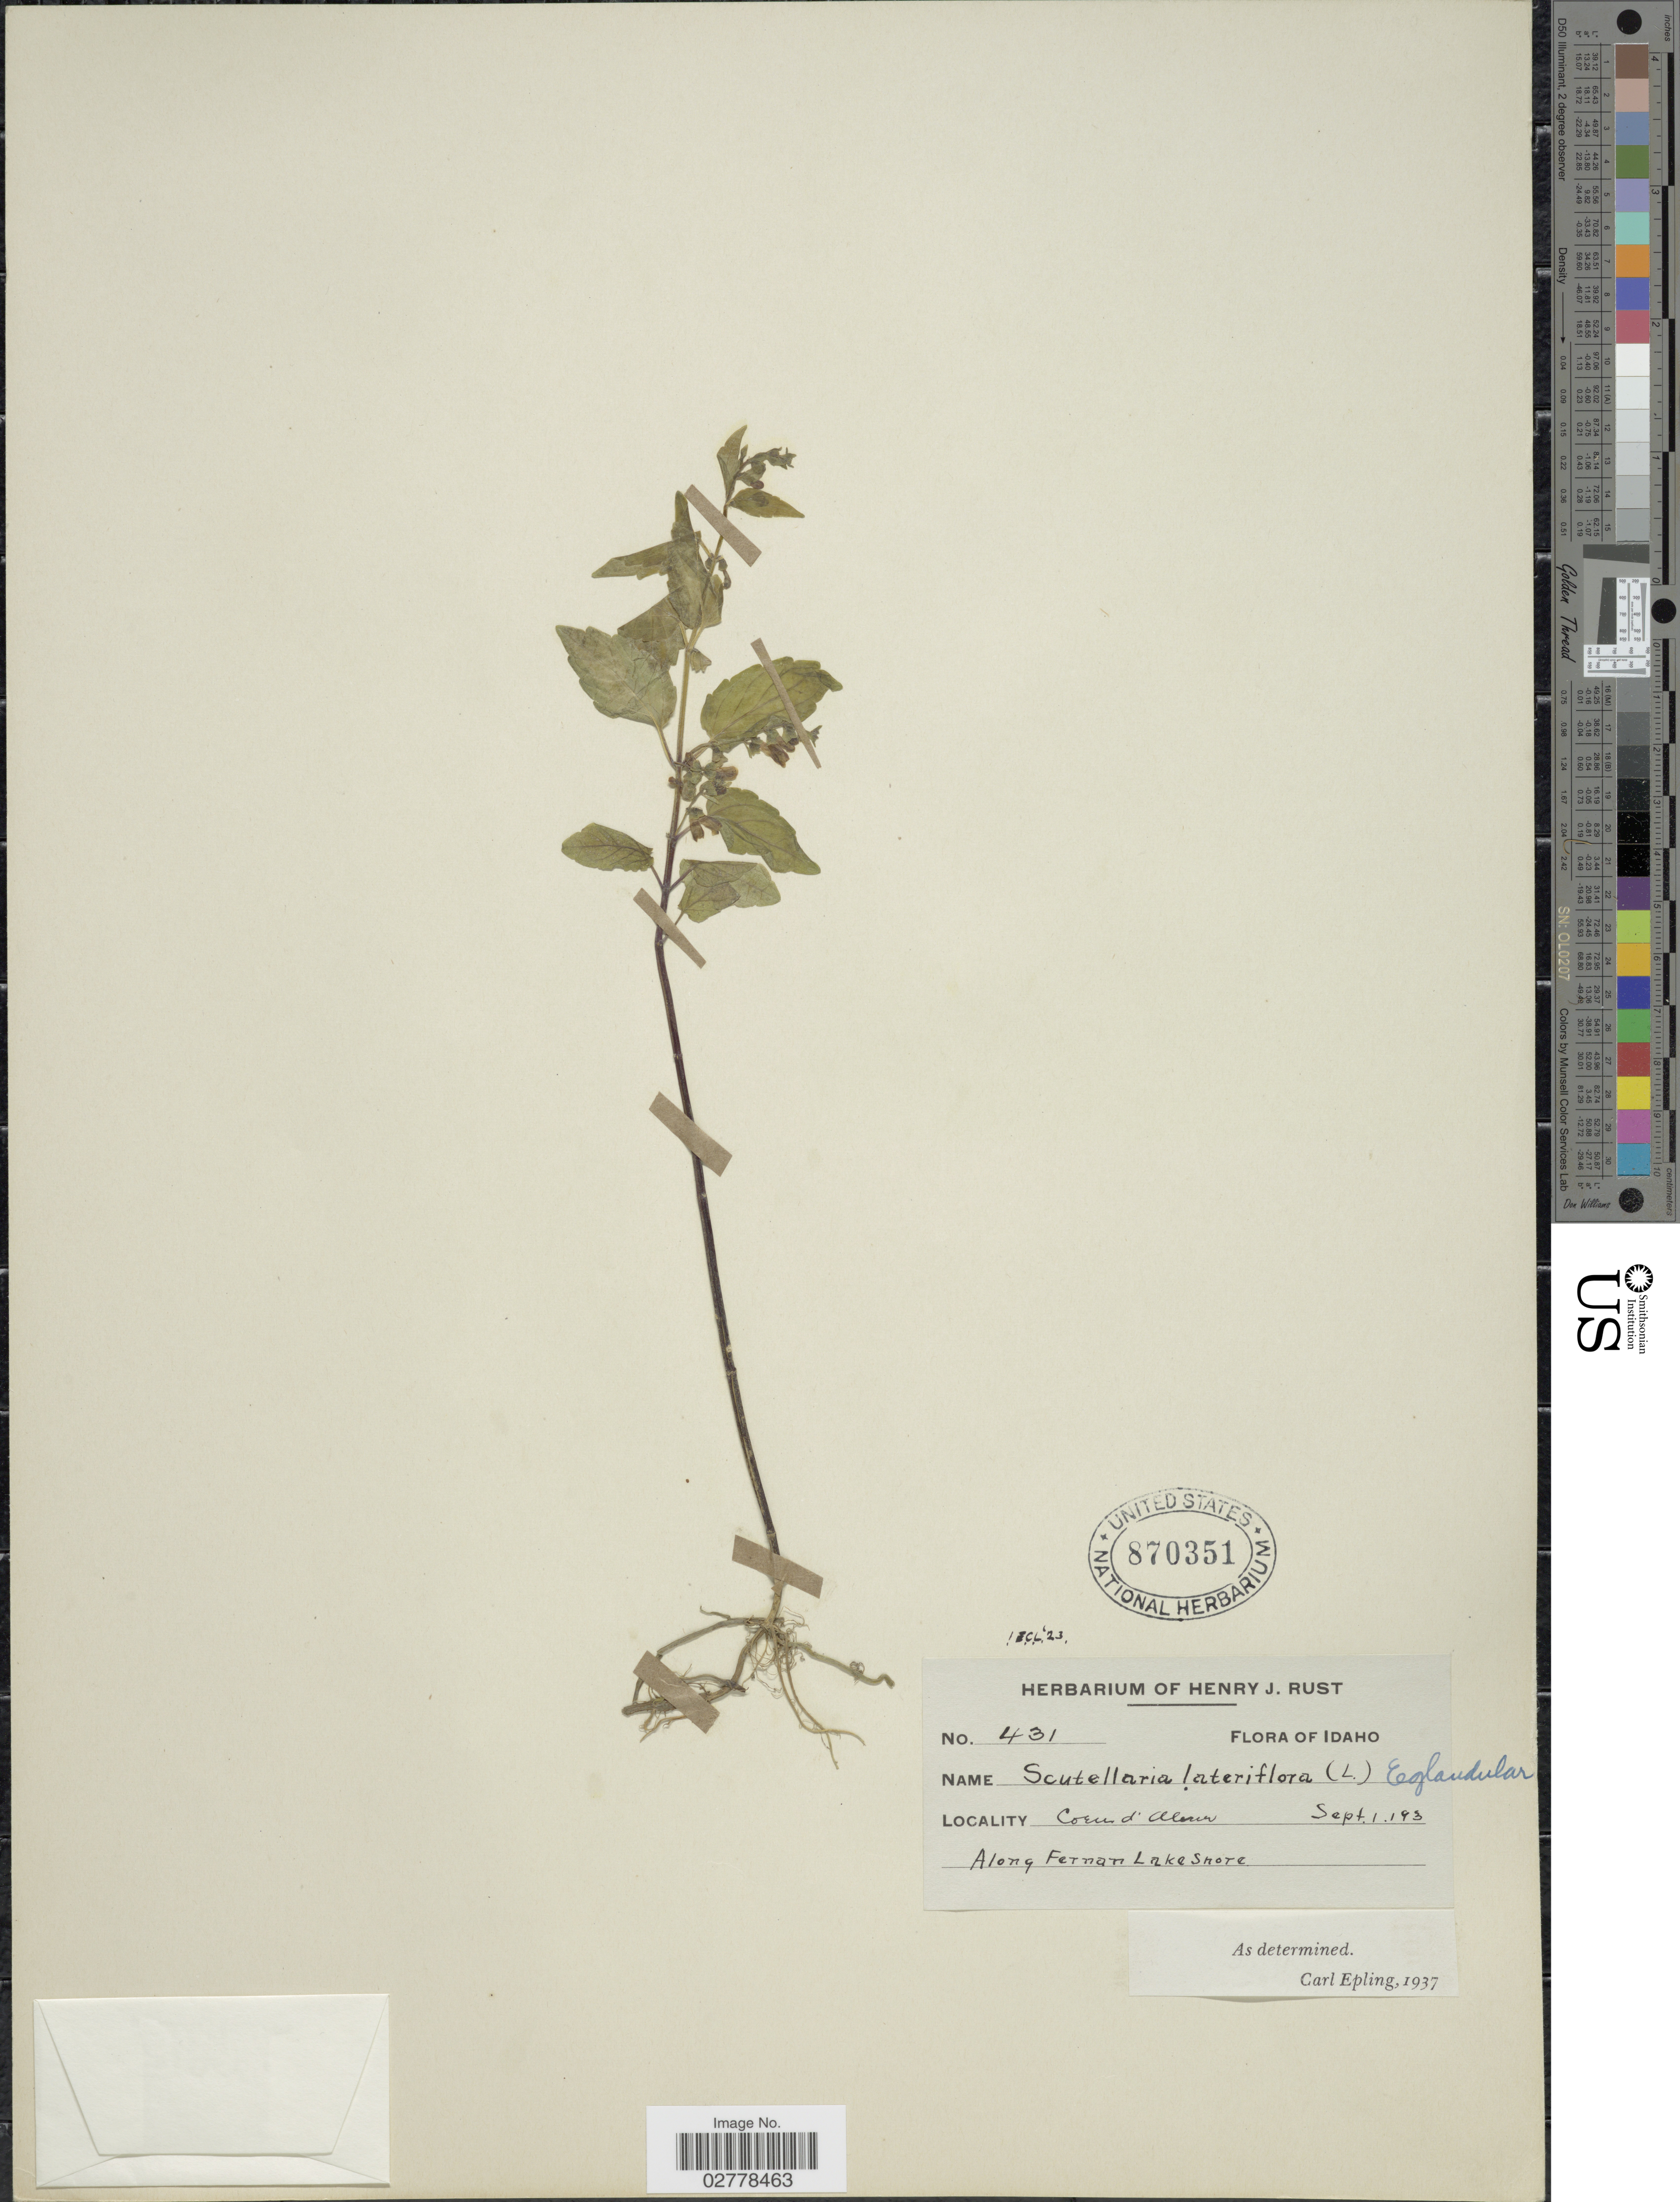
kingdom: Plantae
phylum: Tracheophyta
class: Magnoliopsida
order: Lamiales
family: Lamiaceae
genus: Scutellaria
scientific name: Scutellaria lateriflora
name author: L.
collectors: ex herb. Henry J. Rust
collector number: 431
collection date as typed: Sept. 1. 193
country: United States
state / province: Idaho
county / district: Kootenai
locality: Coeur d' Alene. Along Fernan Lake Shore.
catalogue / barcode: US 870351